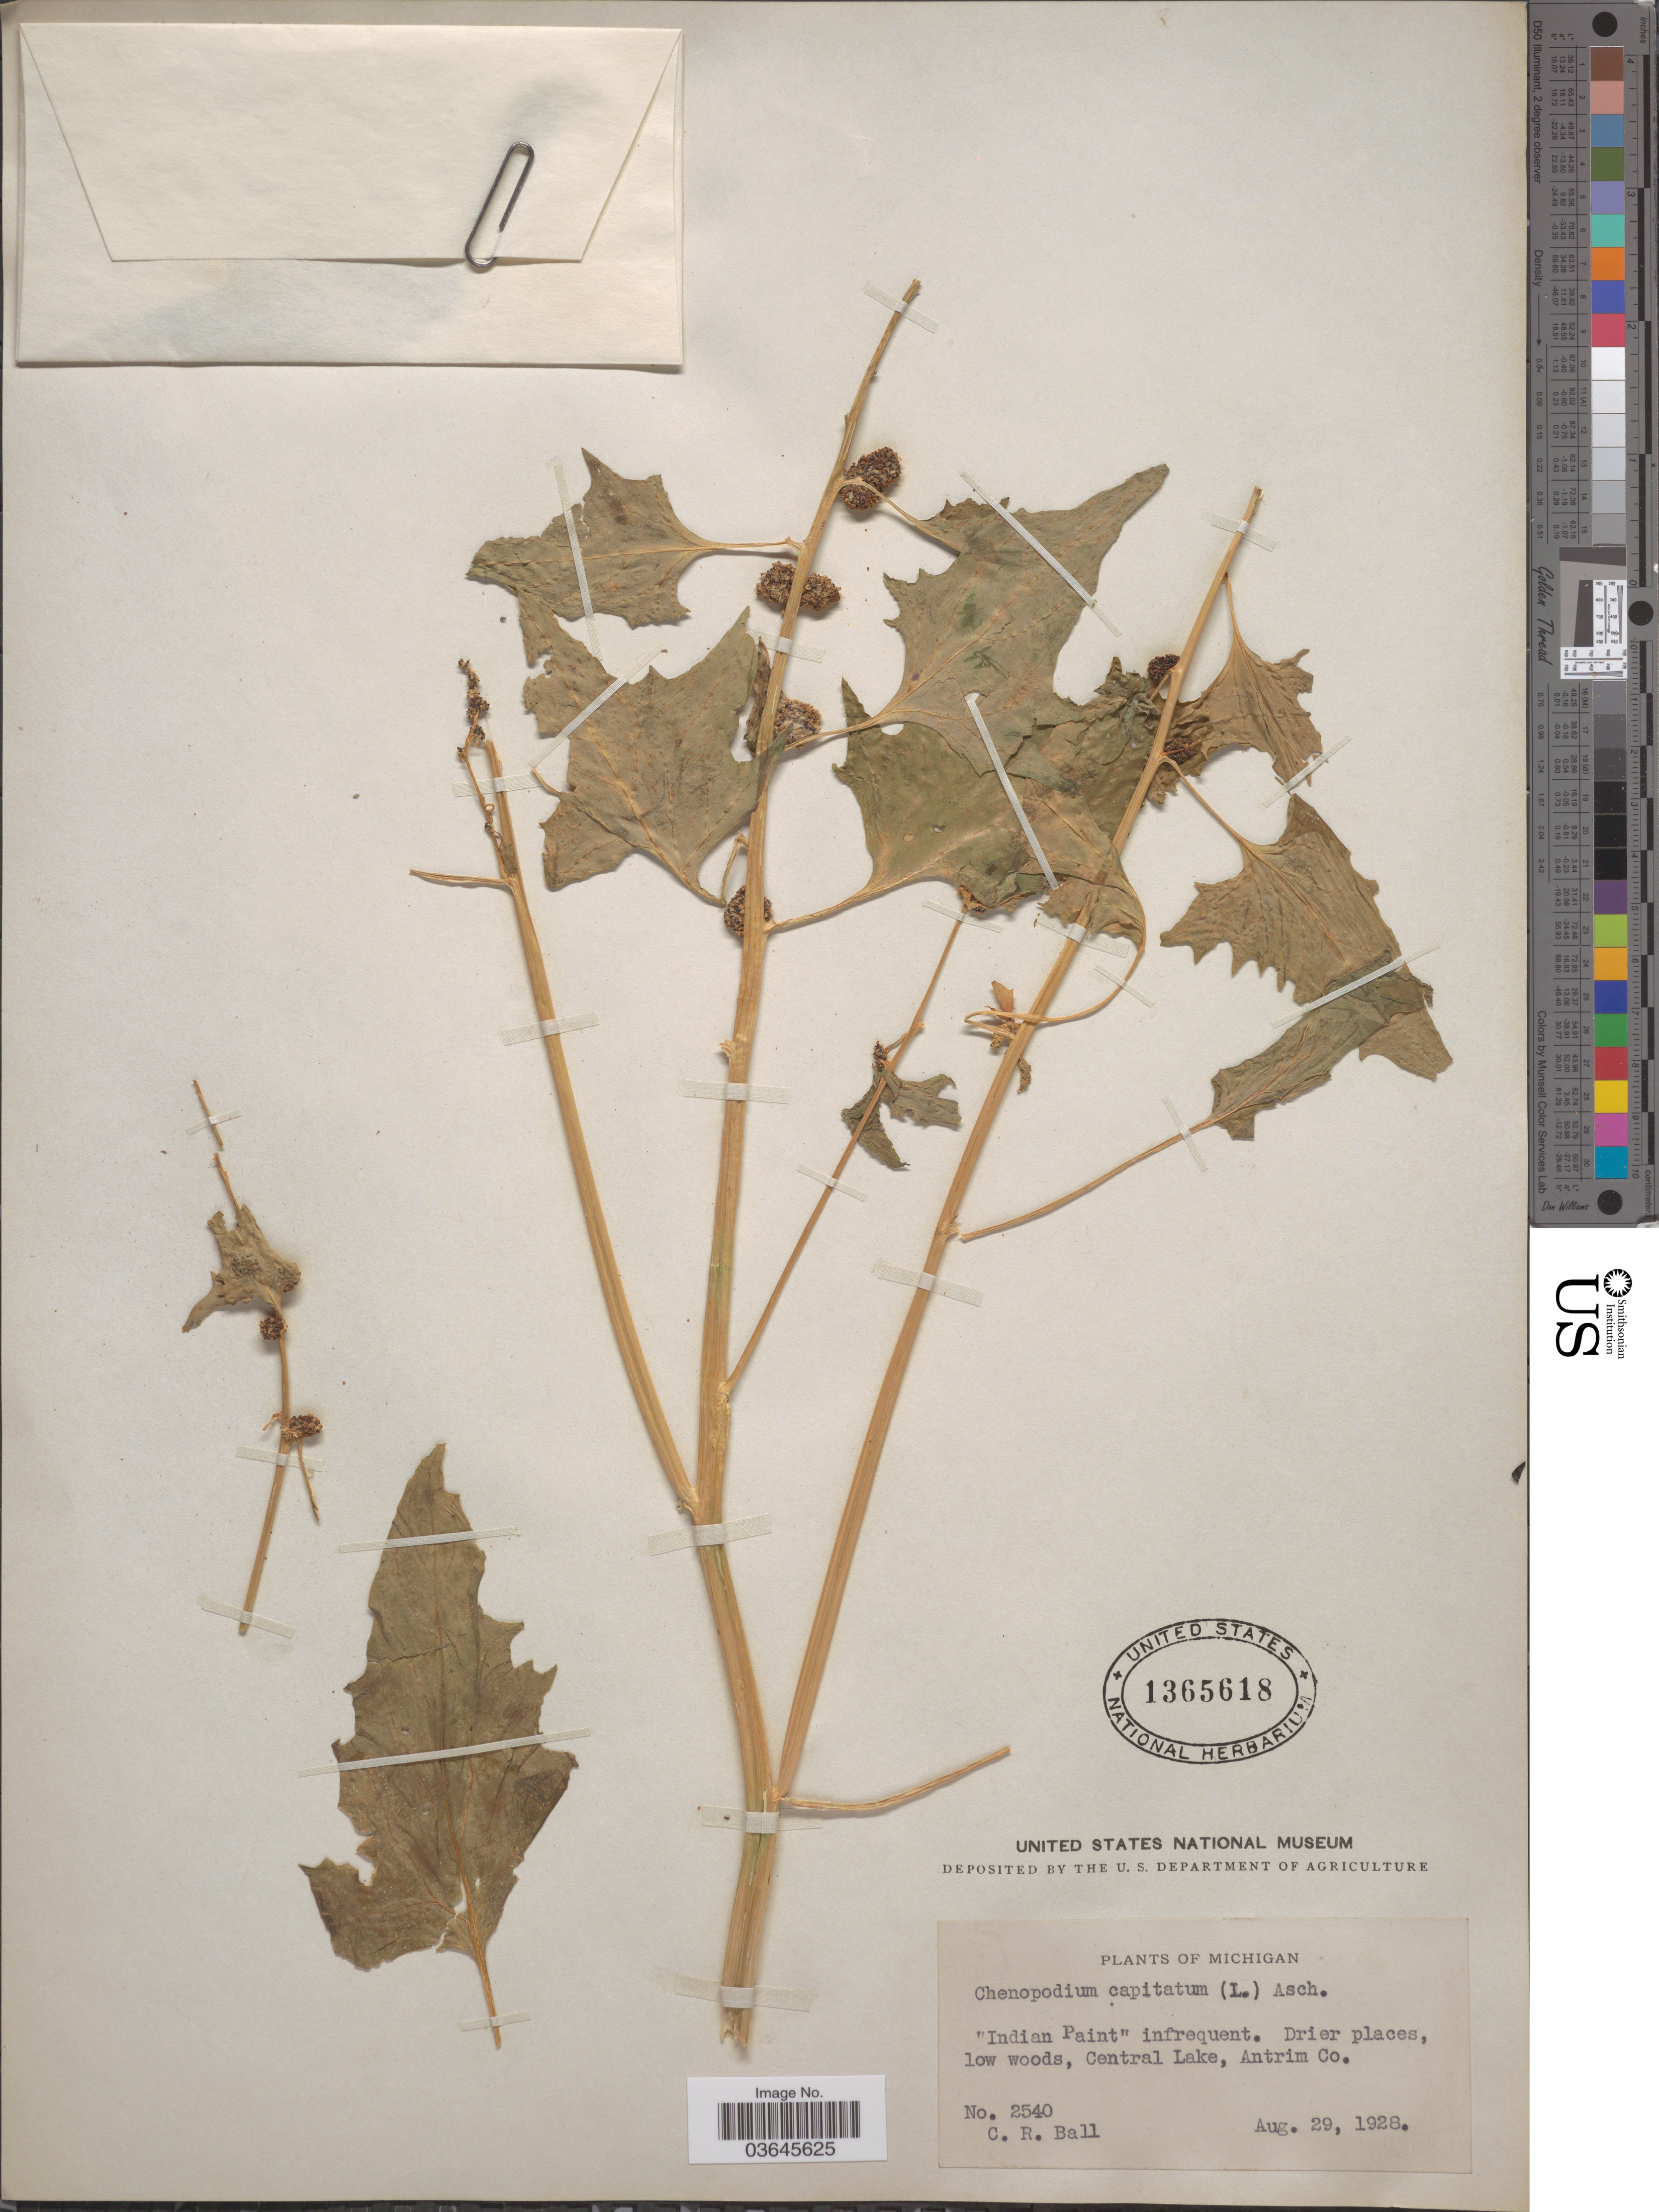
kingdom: Plantae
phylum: Tracheophyta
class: Magnoliopsida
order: Caryophyllales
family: Amaranthaceae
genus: Blitum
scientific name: Blitum capitatum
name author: L.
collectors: C. R. Ball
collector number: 2540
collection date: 1928-08-29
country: United States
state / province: Michigan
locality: Drier places, low woods, Central Lake, Antrim Co.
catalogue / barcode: US 1365618